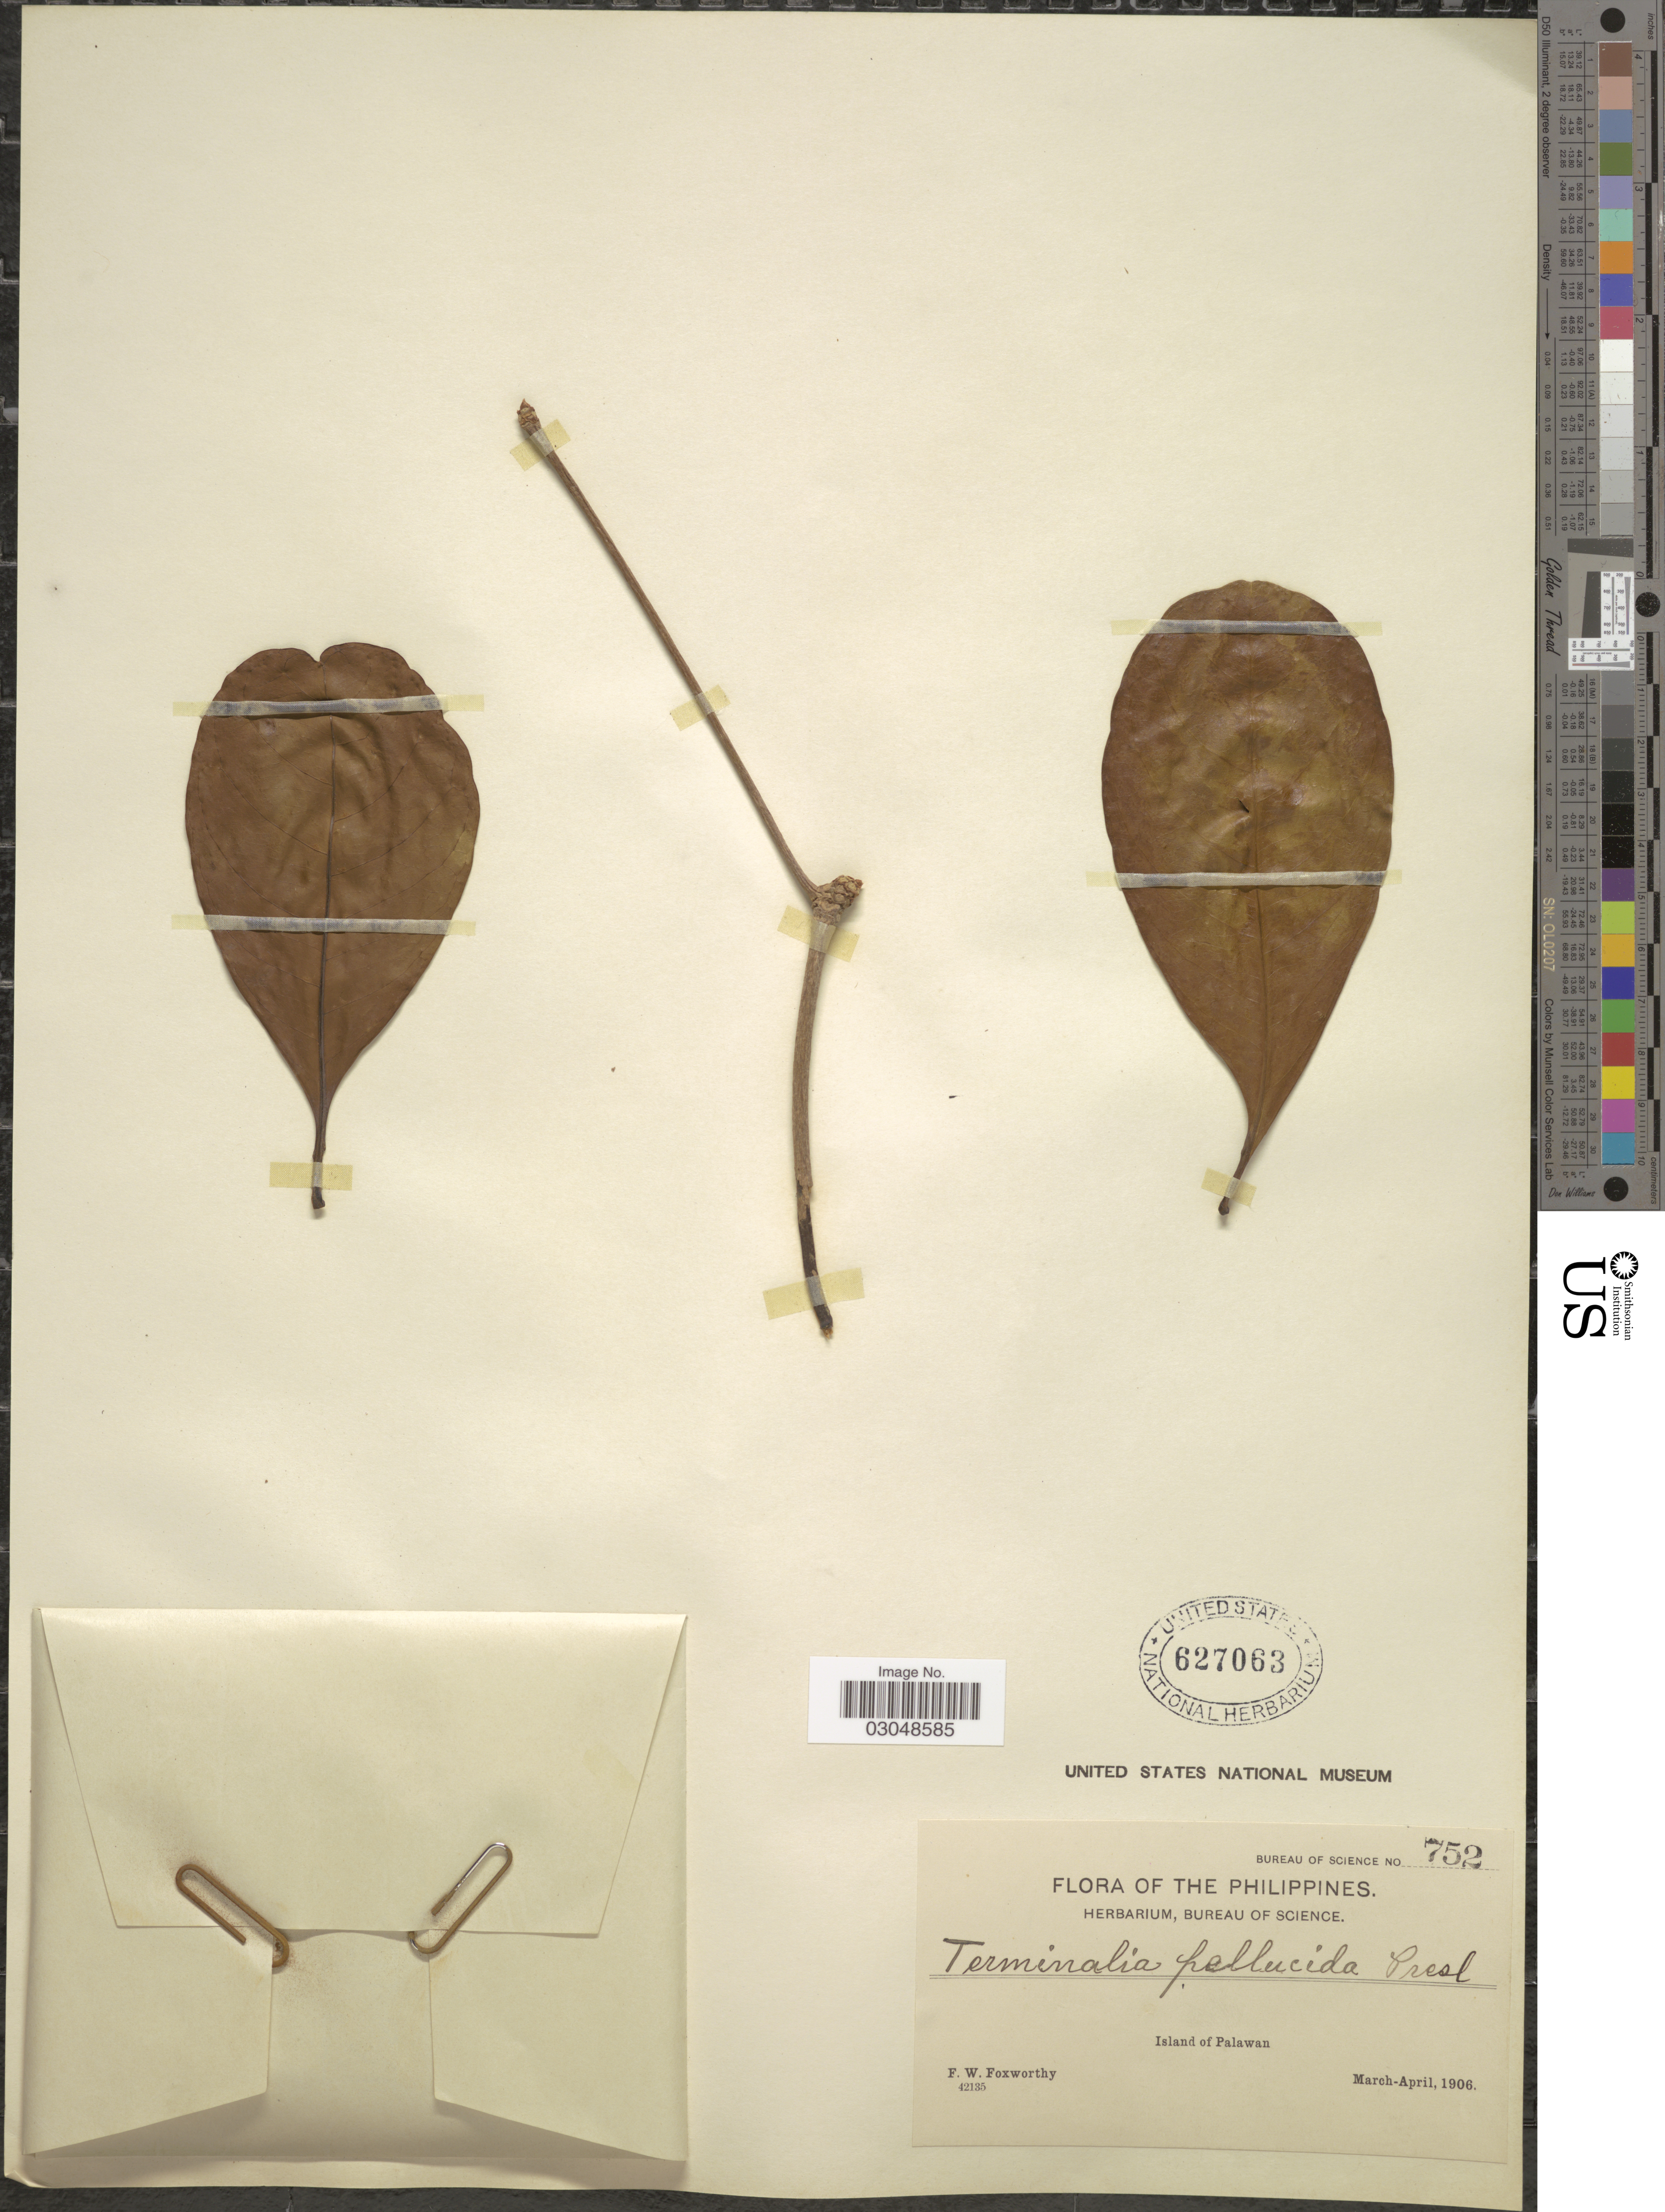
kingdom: Plantae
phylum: Tracheophyta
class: Magnoliopsida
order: Myrtales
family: Combretaceae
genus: Terminalia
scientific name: Terminalia pellucida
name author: C. Presl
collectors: F. W. Foxworthy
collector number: Bureau of science 752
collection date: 1906-03/1906-04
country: Philippines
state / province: Mimaropa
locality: Island of Palawan.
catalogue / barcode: US 627063